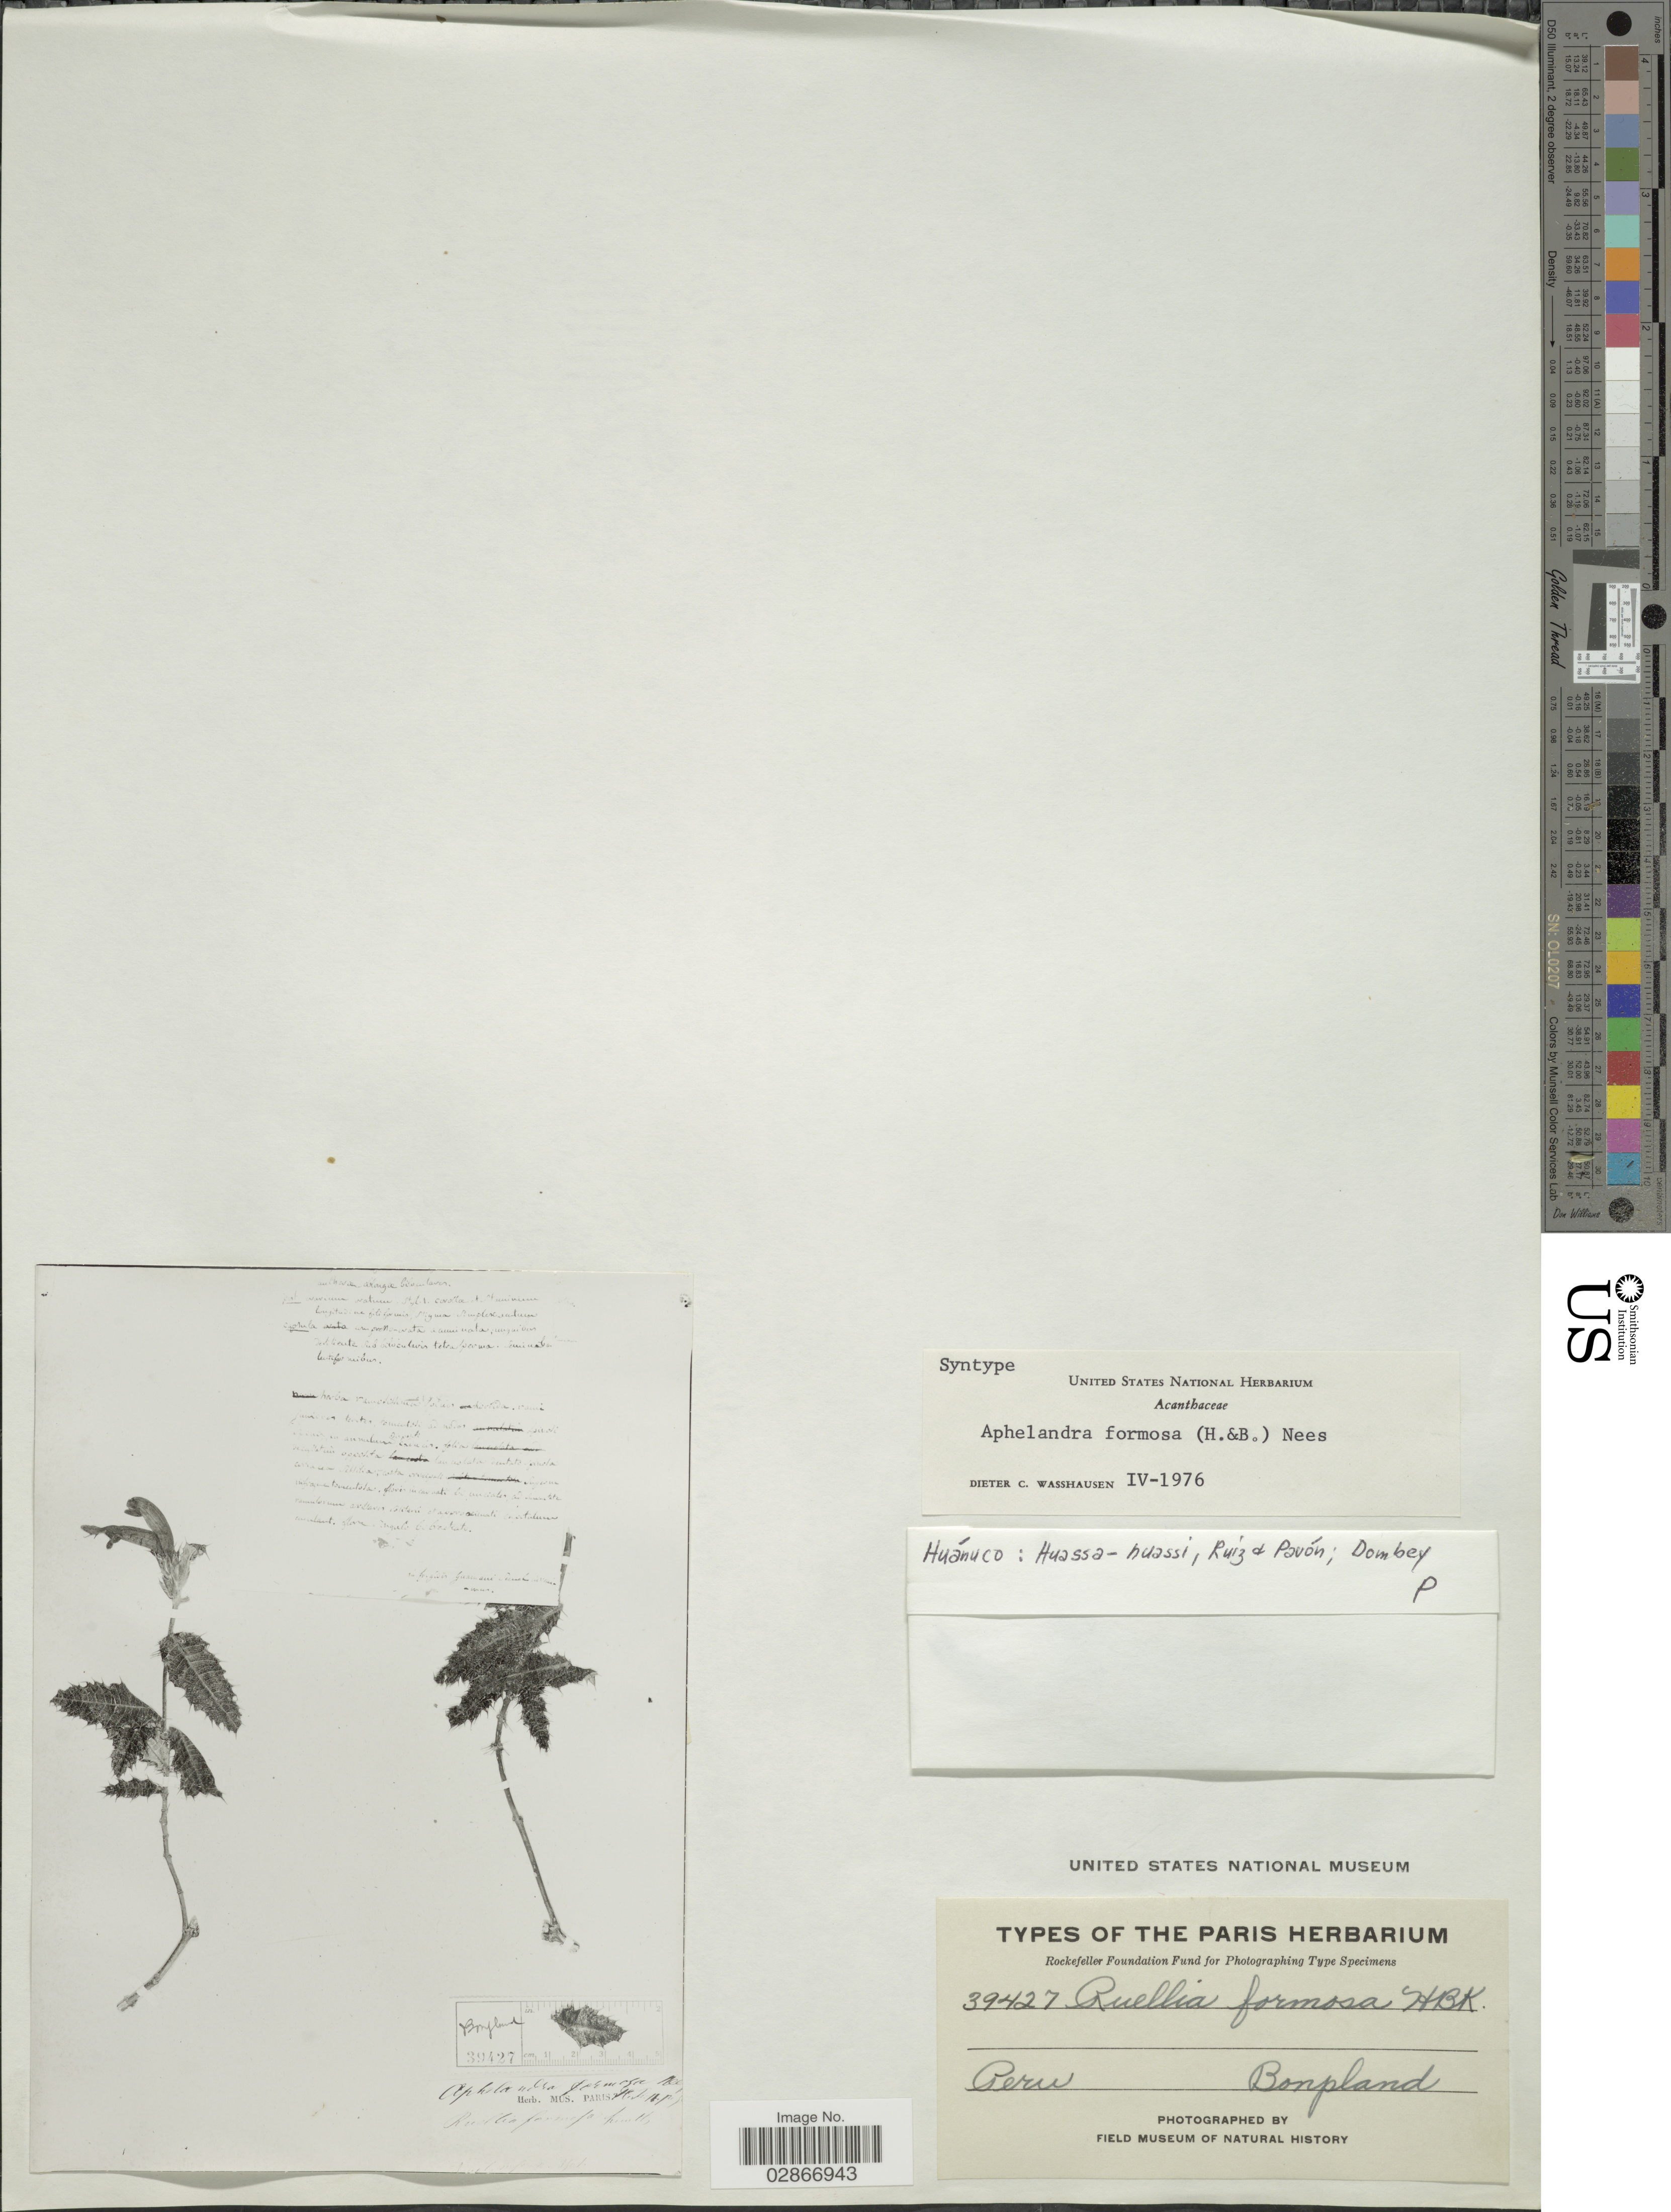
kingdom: Plantae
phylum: Tracheophyta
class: Magnoliopsida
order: Lamiales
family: Acanthaceae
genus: Aphelandra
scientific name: Aphelandra formosa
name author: (Humb. & Bonpl.) Nees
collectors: A. J. A. Bonpland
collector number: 39427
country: Peru